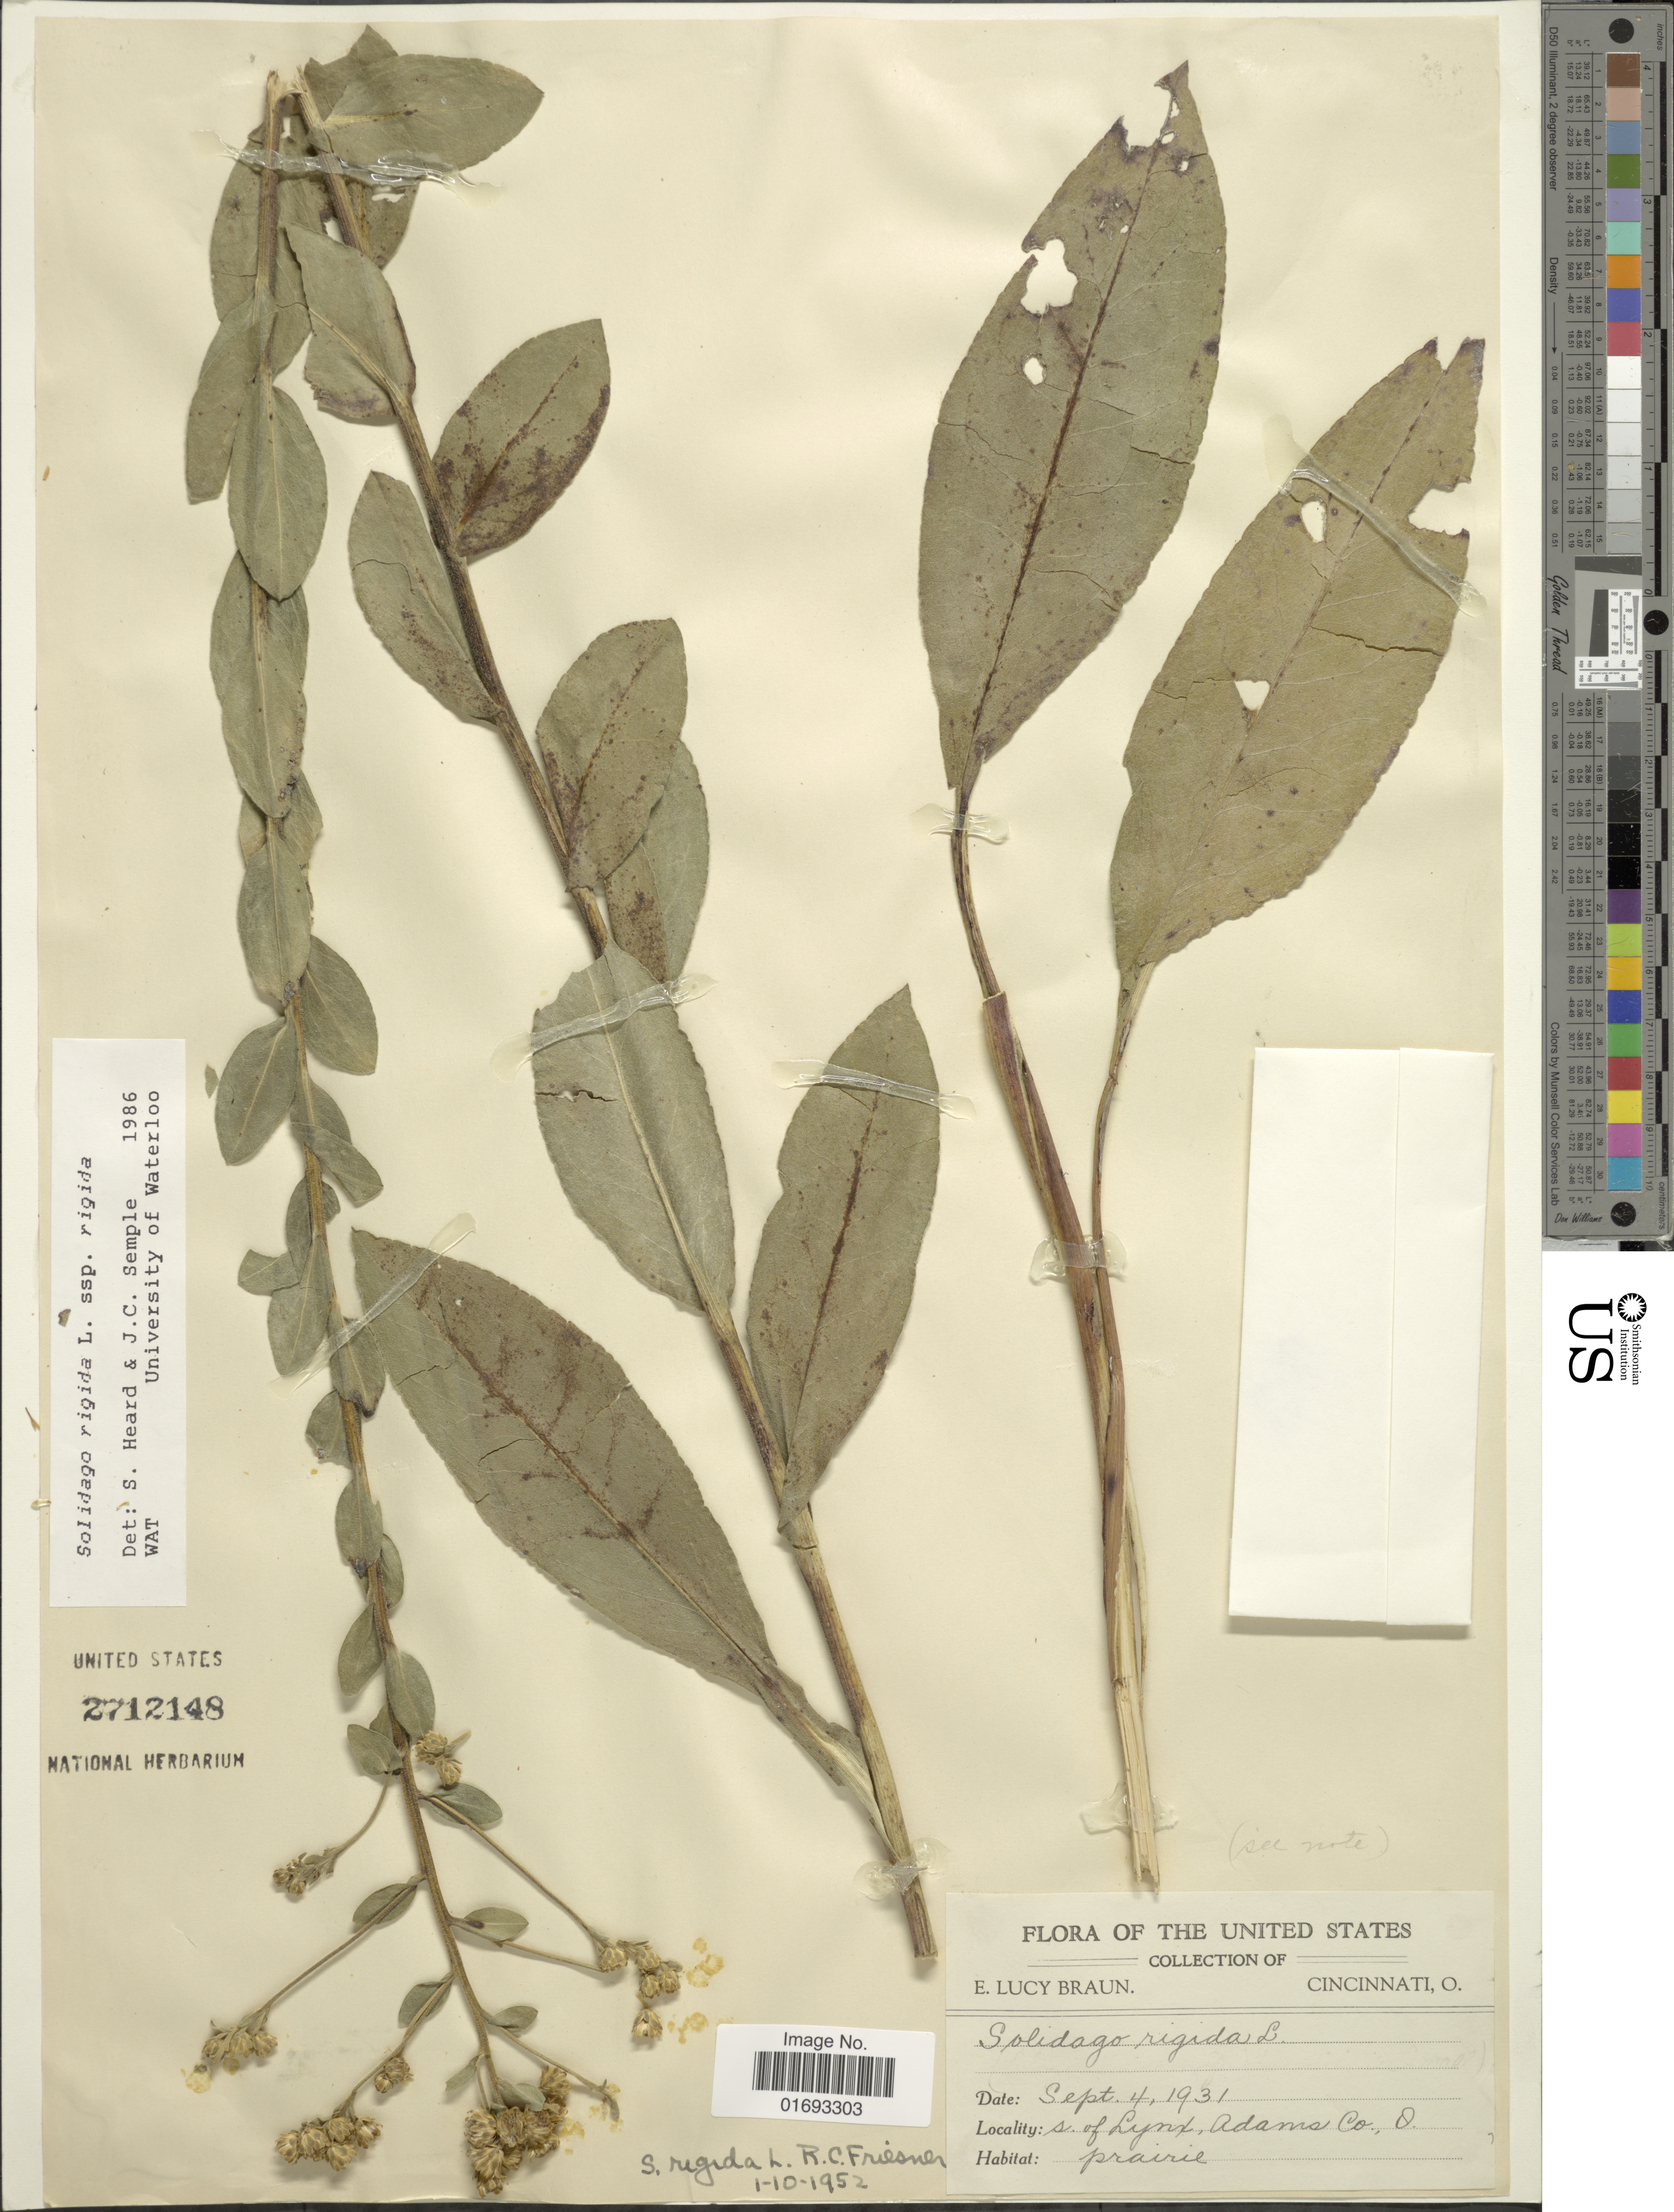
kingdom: Plantae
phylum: Tracheophyta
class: Magnoliopsida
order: Asterales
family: Asteraceae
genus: Oligoneuron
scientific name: Oligoneuron rigidum var. rigidum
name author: (L.) Small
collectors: E. L. Braun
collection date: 1931-09-04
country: United States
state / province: Ohio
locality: S. of Lynx, Adams Co., prairie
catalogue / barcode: US 2712148